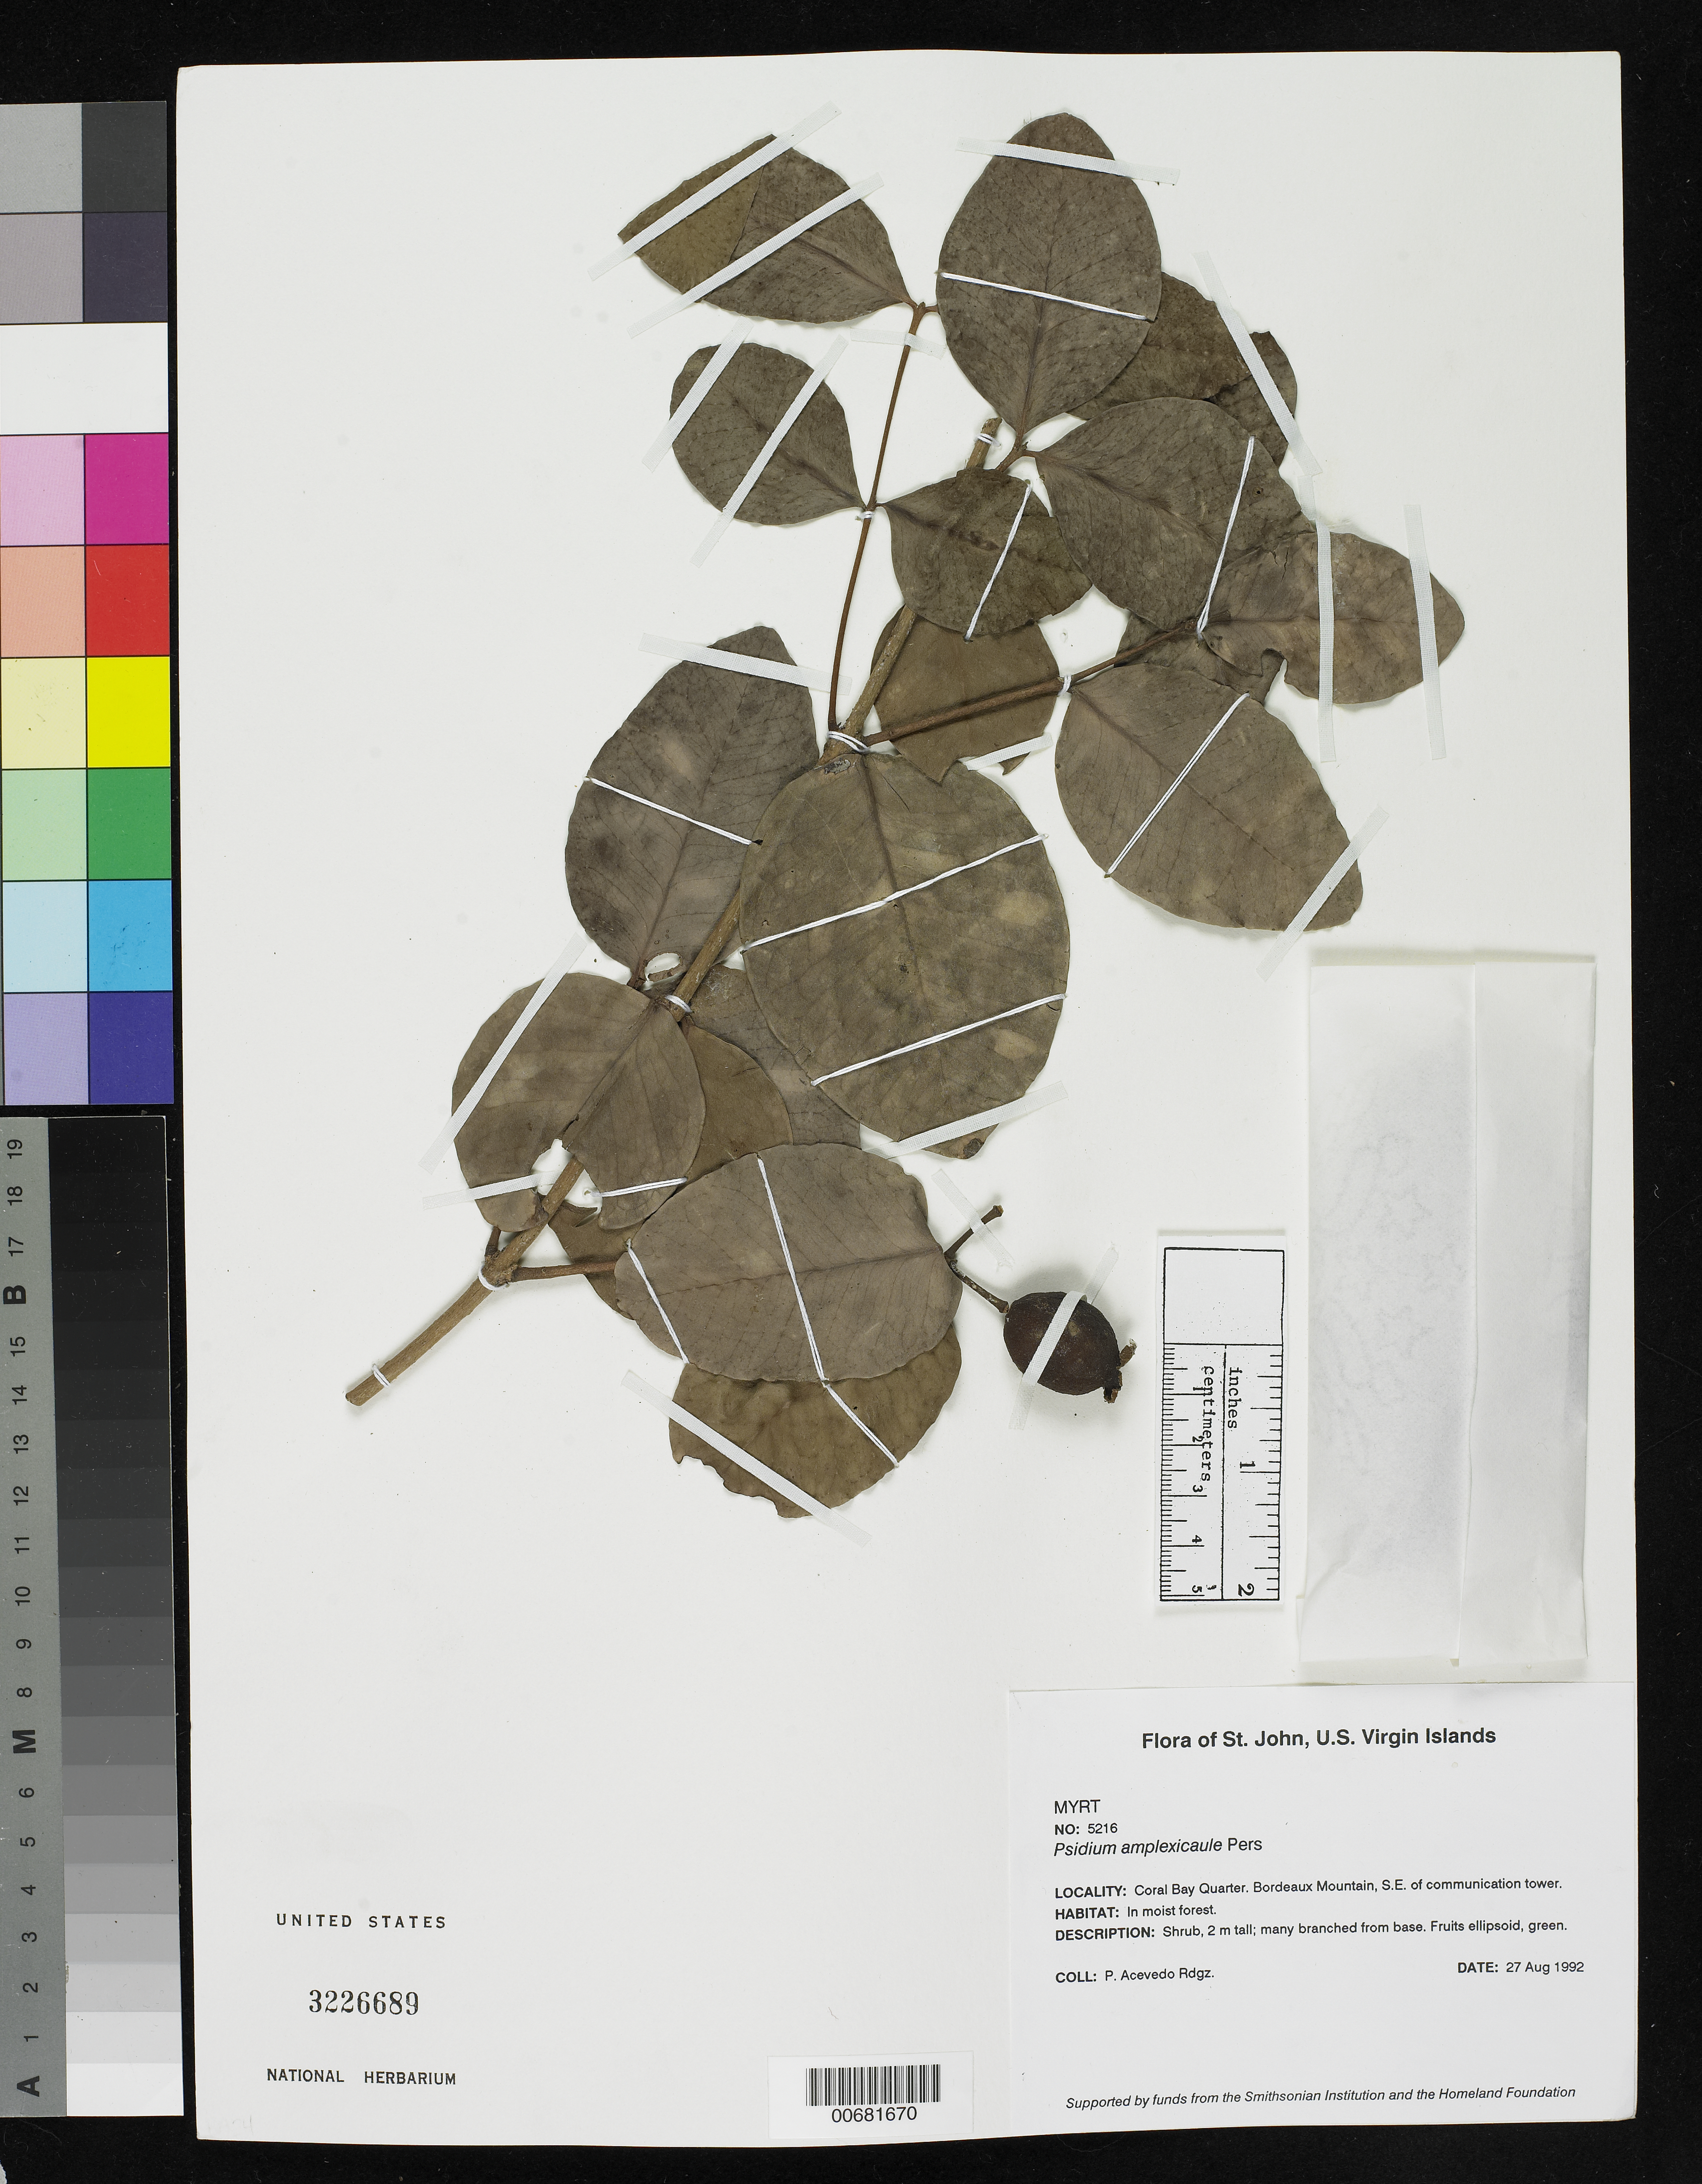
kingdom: Plantae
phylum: Tracheophyta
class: Magnoliopsida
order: Myrtales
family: Myrtaceae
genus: Psidium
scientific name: Psidium amplexicaule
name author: Pers.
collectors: P. Acevedo-Rodr.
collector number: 5216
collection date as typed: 27 Aug 1992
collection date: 1992-08-27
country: U.S. Virgin Islands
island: St. John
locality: Coral Bay Quarter; Bordeaux Mountain, S.E. of communication tower.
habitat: In moist forest.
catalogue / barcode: US 3226689